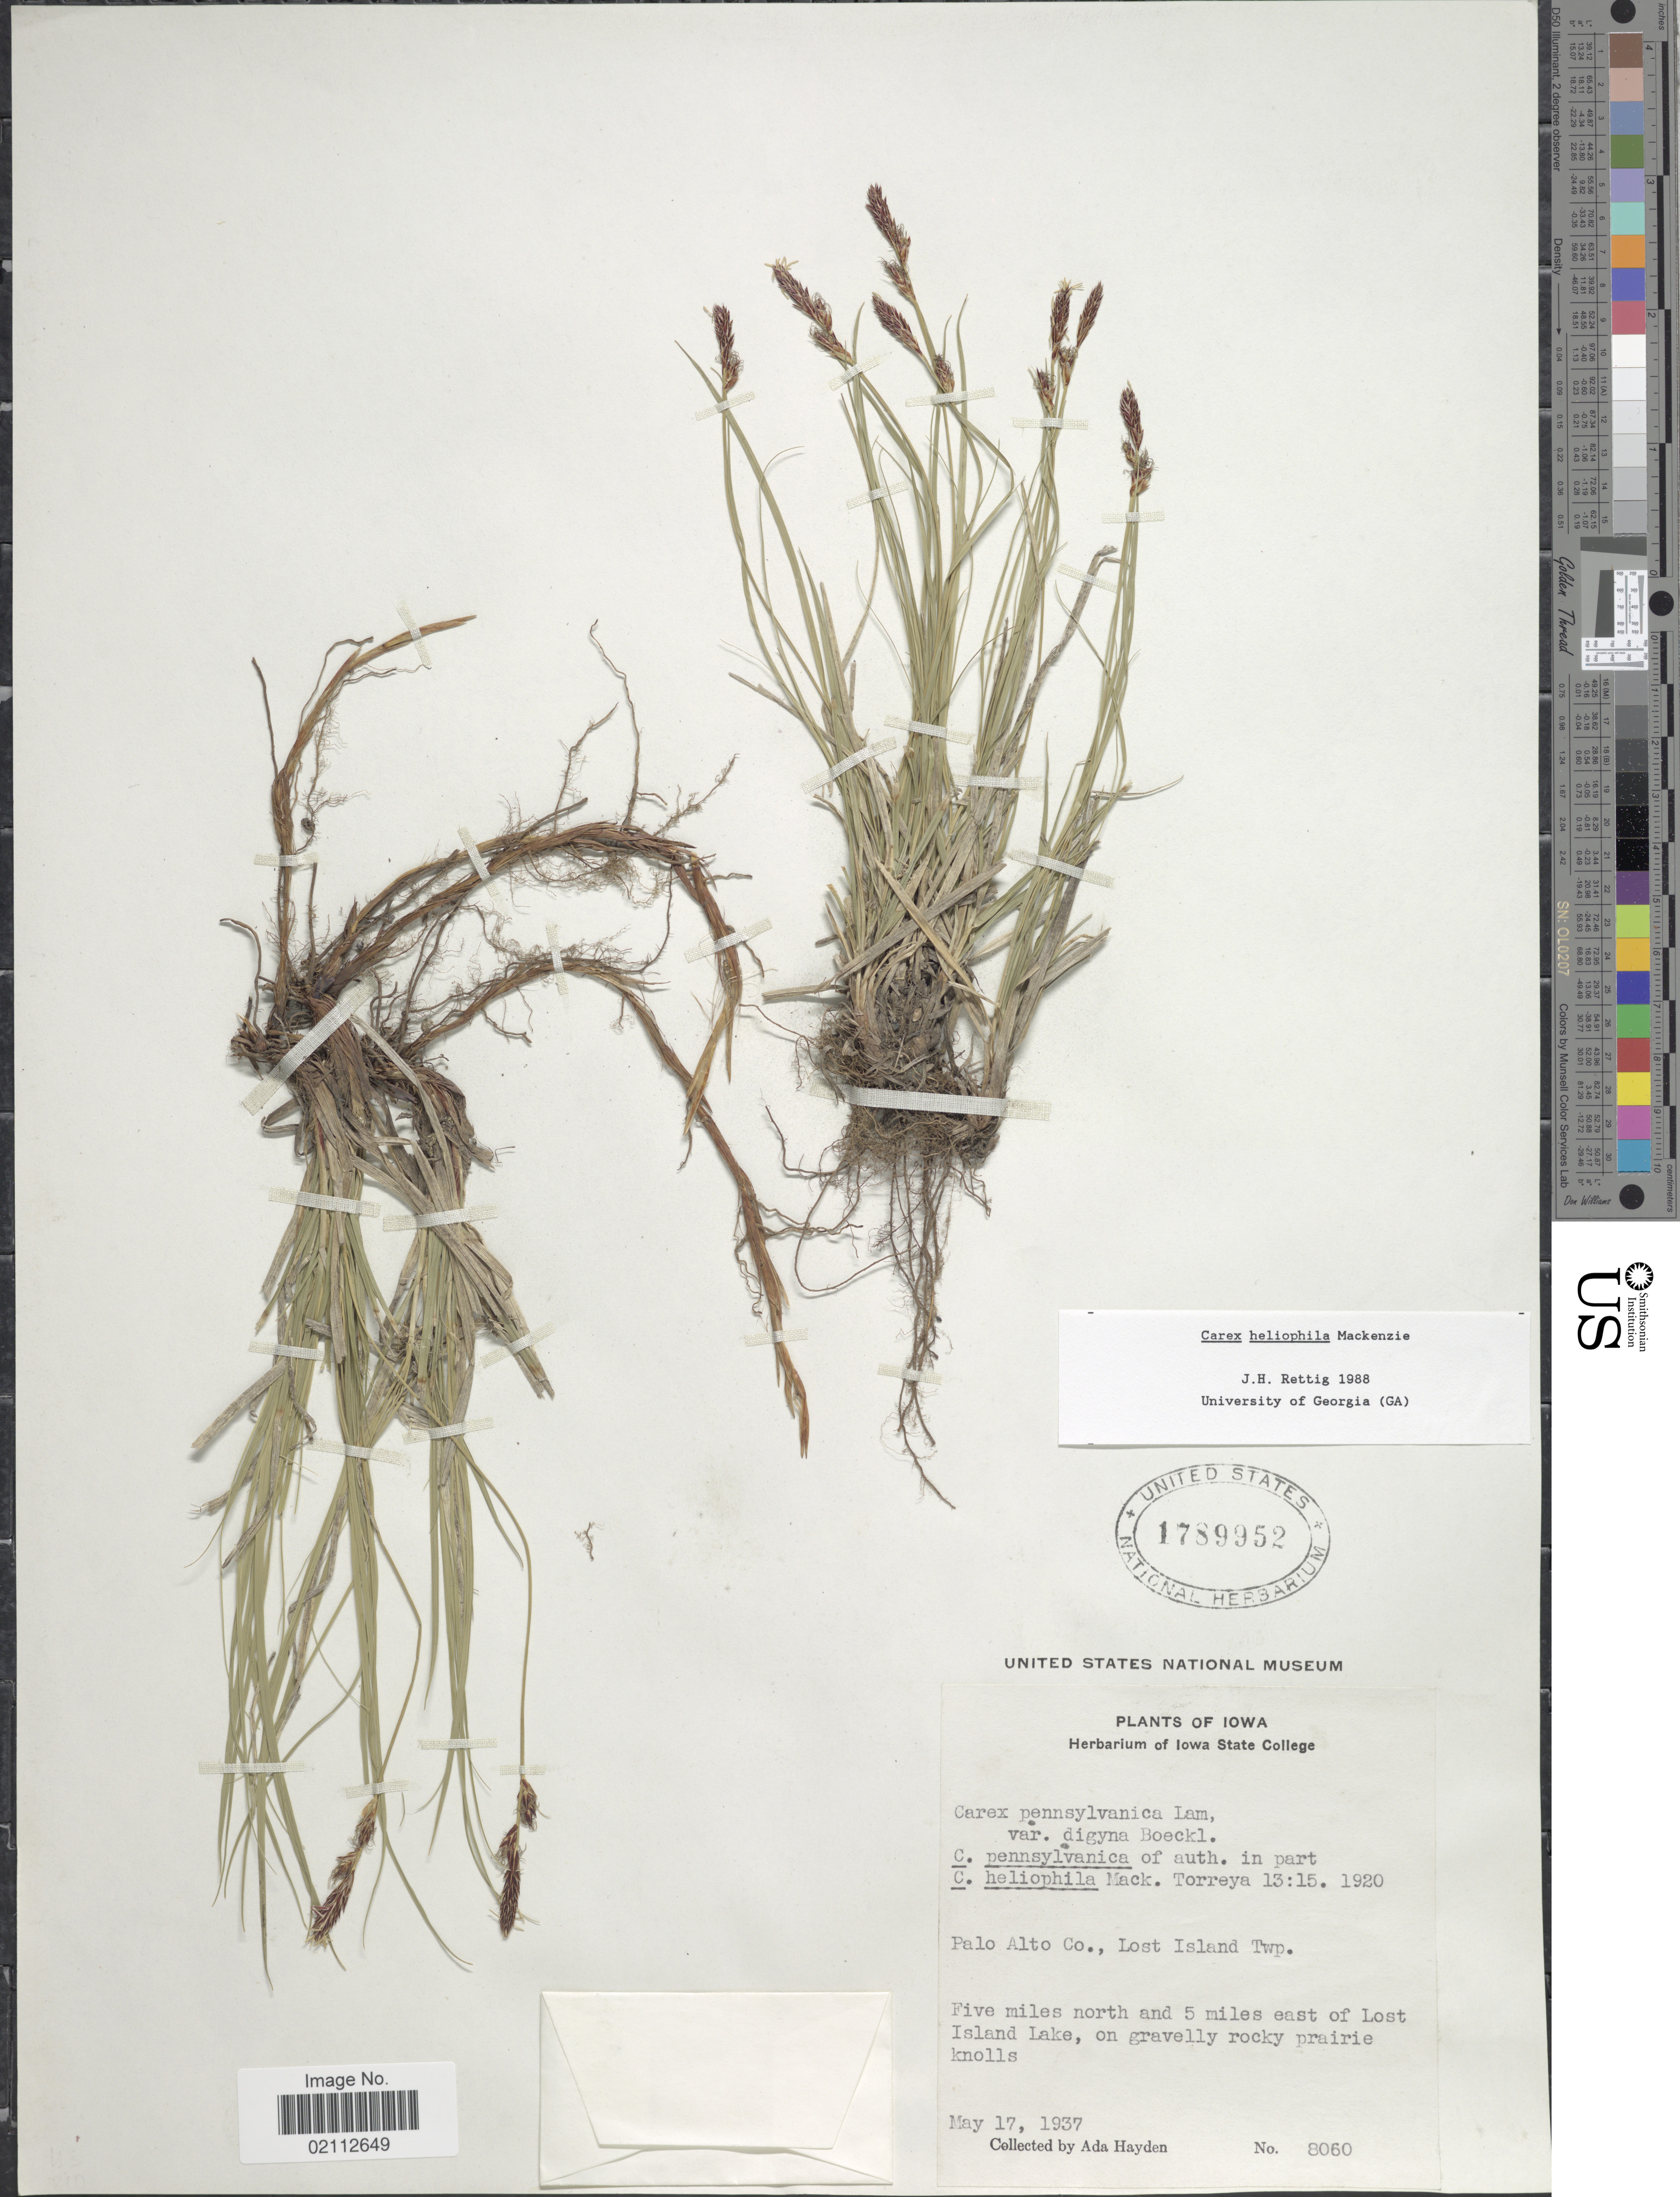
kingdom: Plantae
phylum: Tracheophyta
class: Liliopsida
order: Poales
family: Cyperaceae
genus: Carex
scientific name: Carex heliophila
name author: Mack.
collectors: Ada Hayden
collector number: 8060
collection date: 1937-05-17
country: United States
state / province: Iowa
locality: Palo Alto Co., Lost Island Twp., five miles north and 5 miles east of Lost Island Lake.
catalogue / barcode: US 1789952